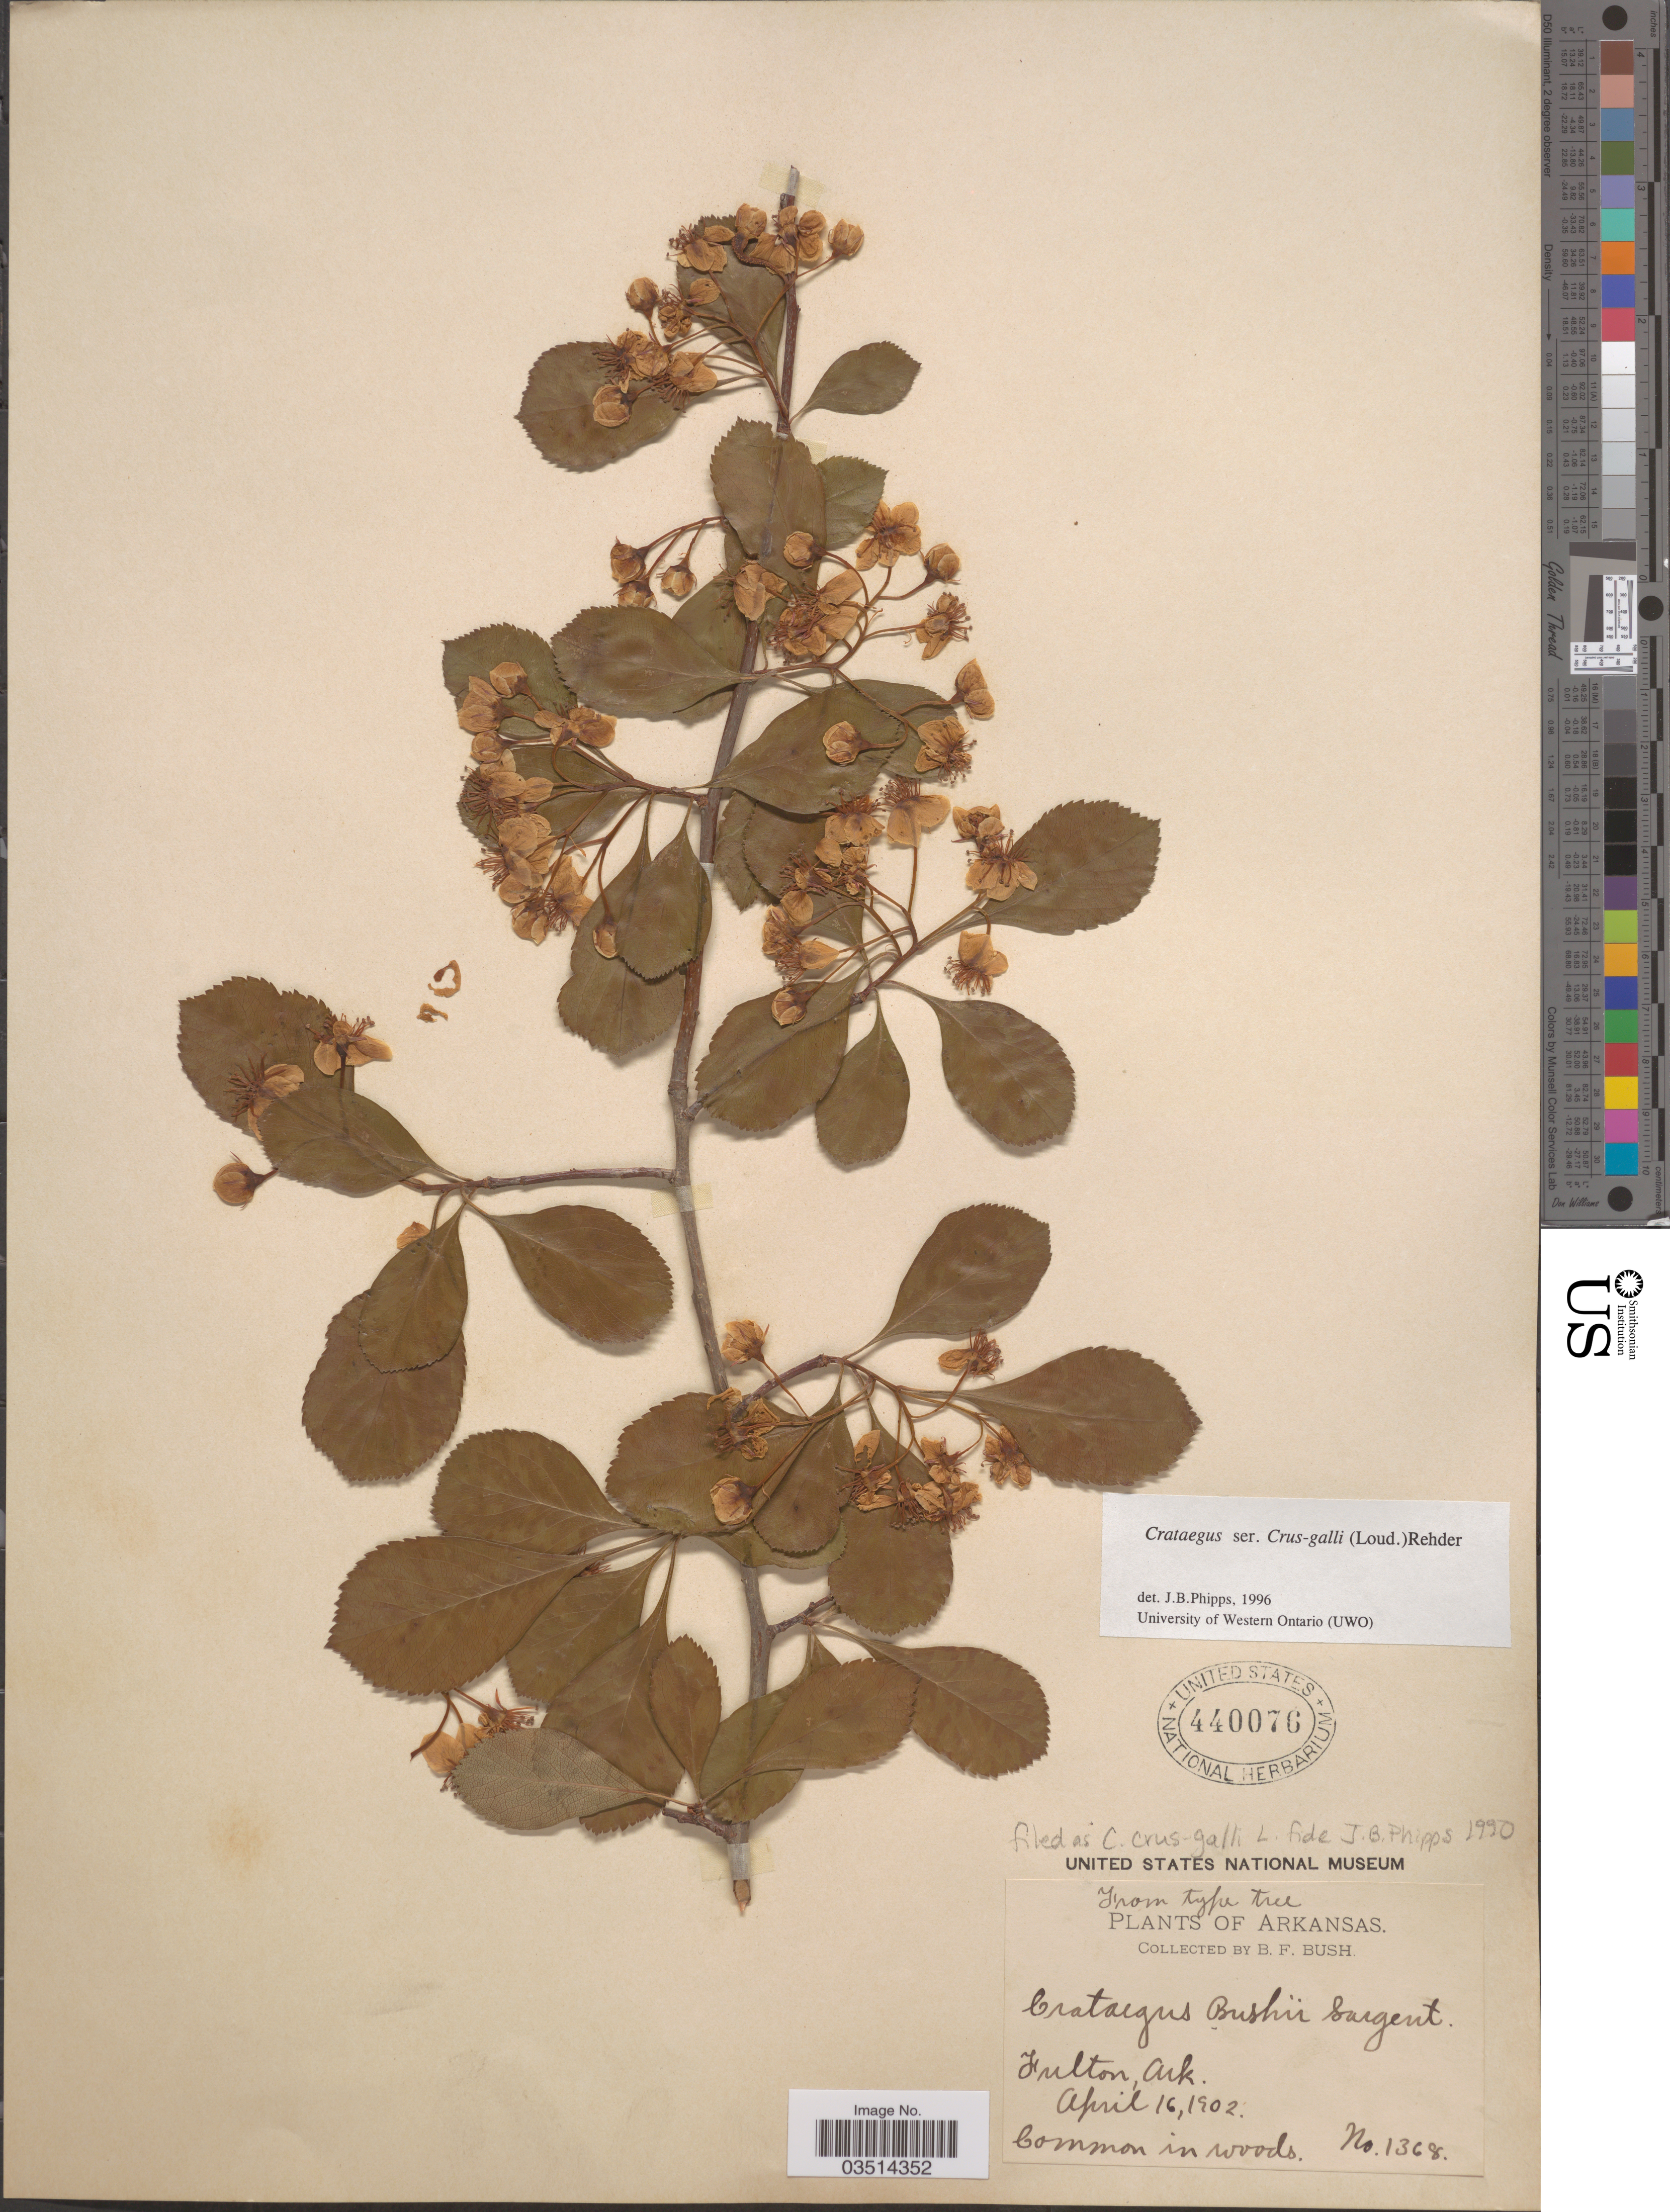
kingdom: Plantae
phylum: Tracheophyta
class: Magnoliopsida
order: Rosales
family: Rosaceae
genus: Crataegus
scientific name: Crataegus crus-galli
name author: L.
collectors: B. F. Bush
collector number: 1368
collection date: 1902-04-16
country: United States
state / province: Arkansas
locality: Fulton.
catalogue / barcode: US 440076